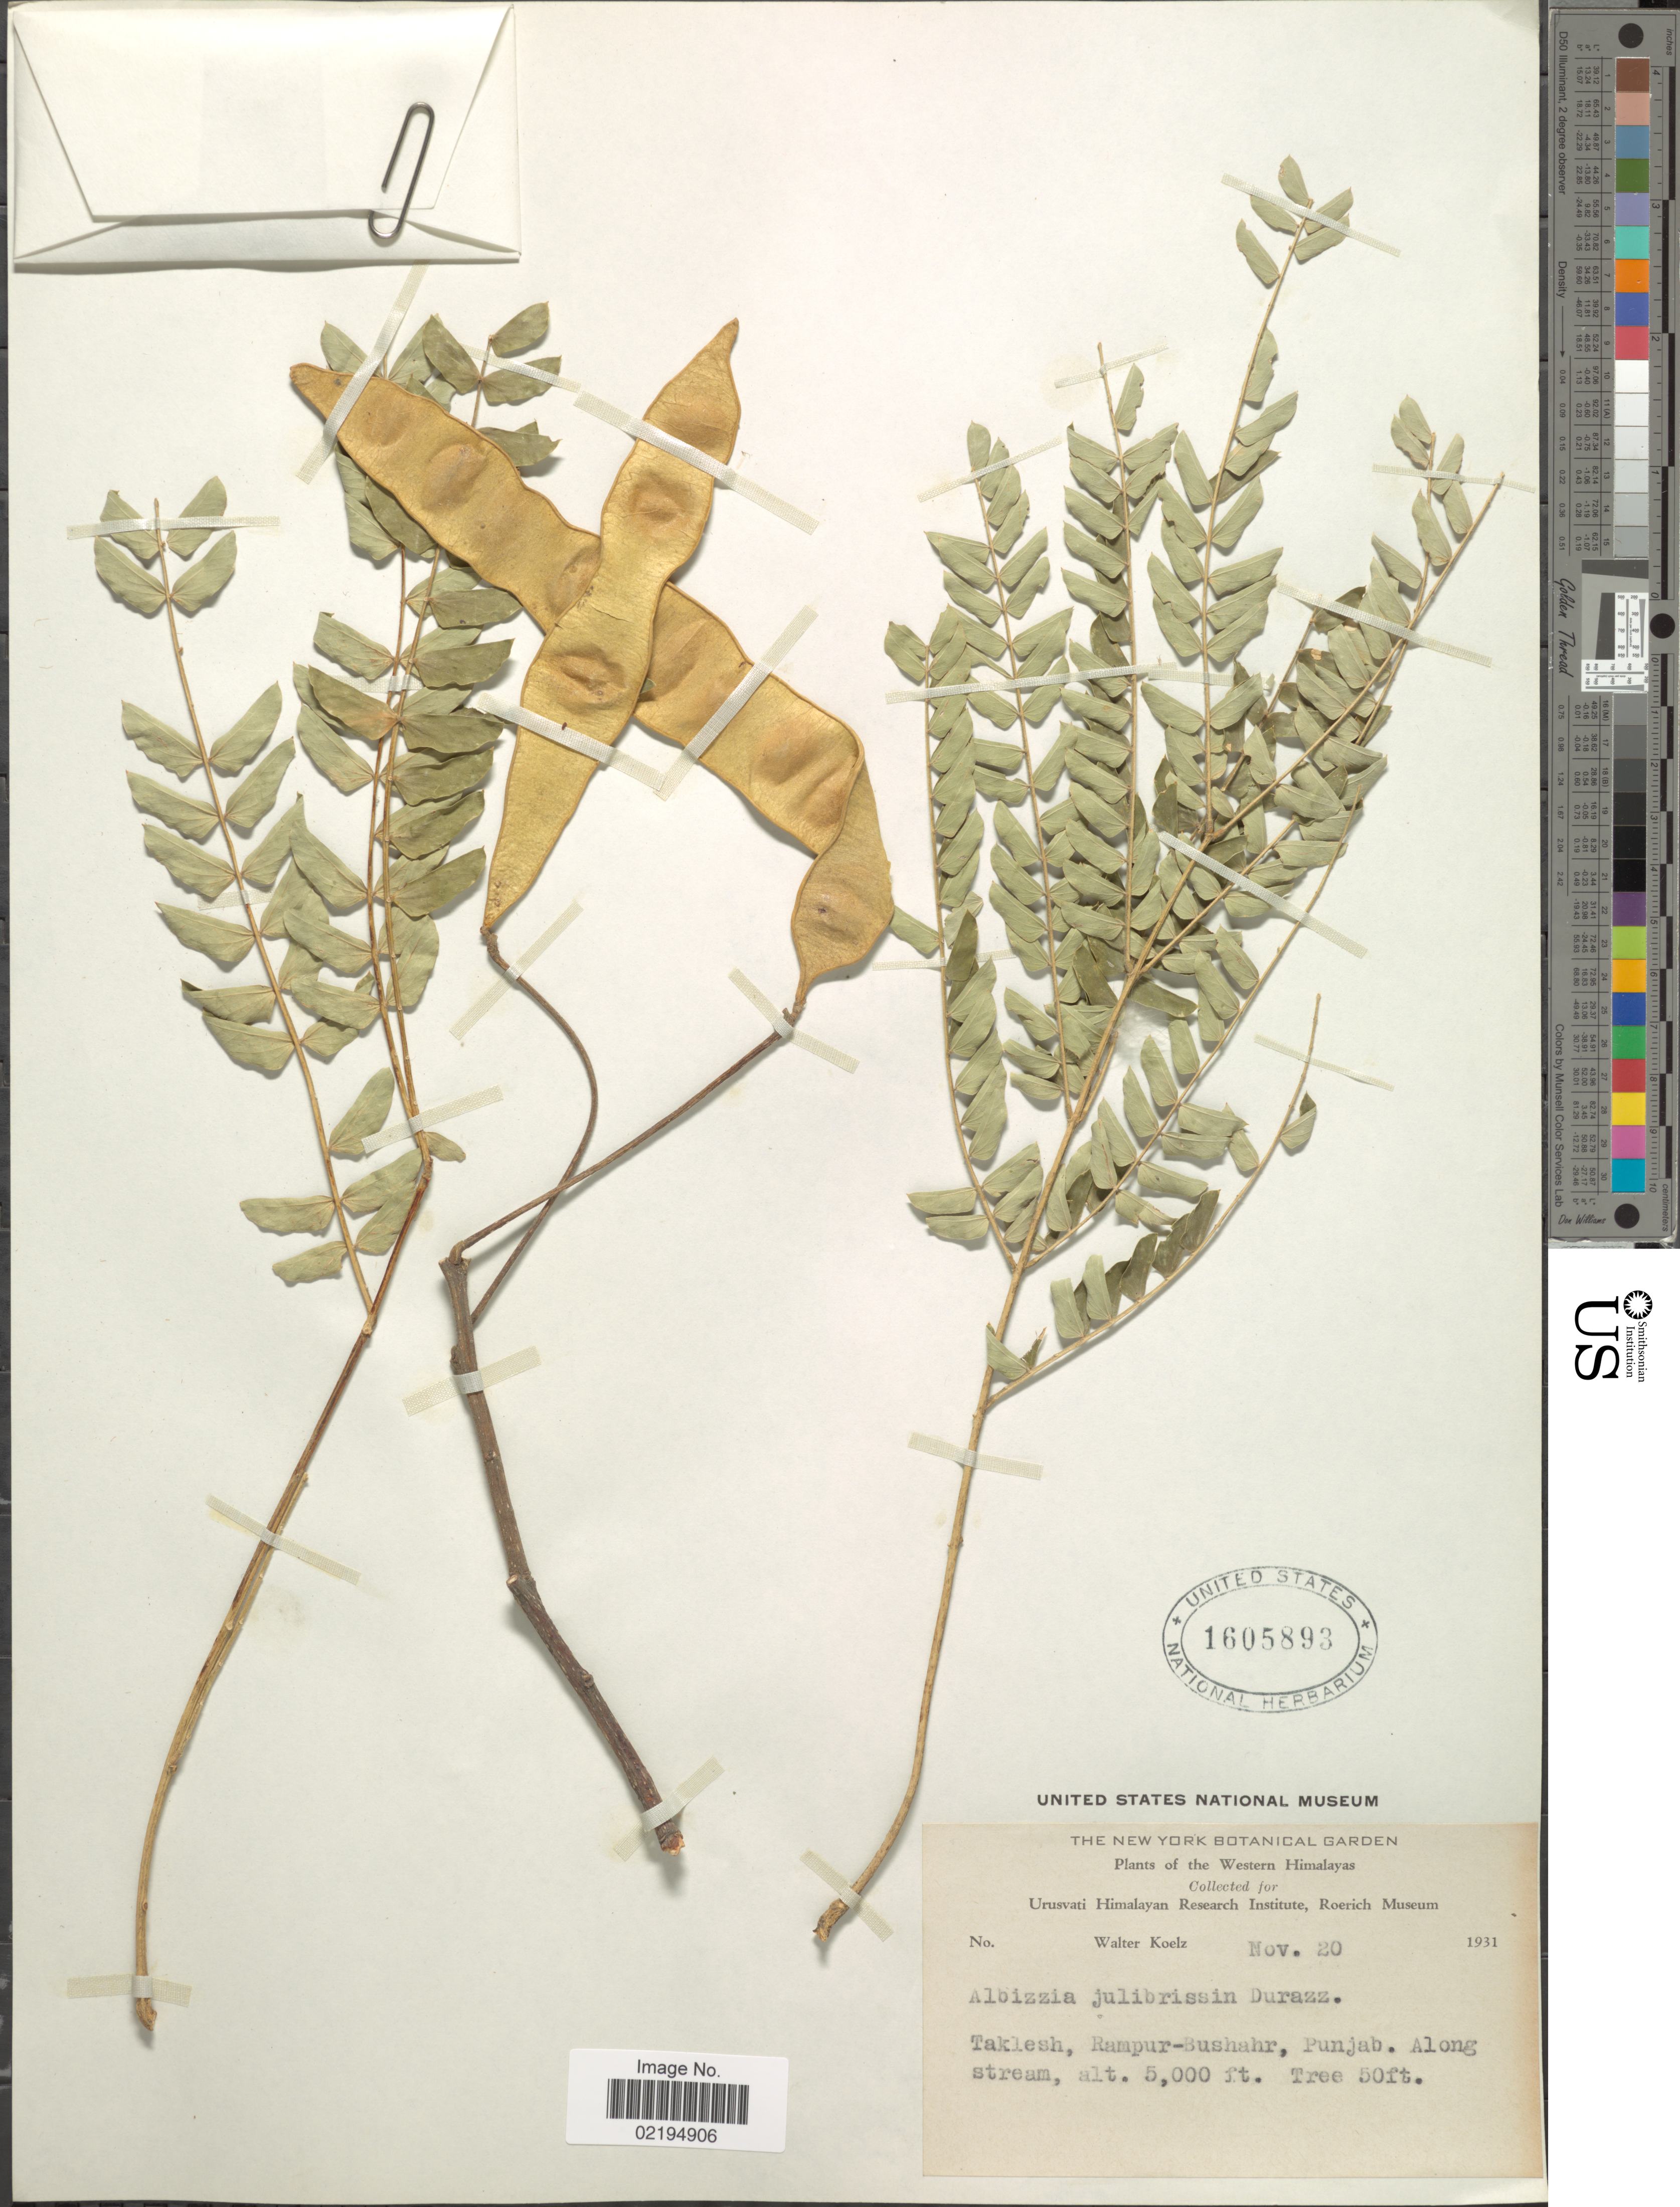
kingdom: Plantae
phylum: Tracheophyta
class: Magnoliopsida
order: Fabales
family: Fabaceae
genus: Albizia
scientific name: Albizia julibrissin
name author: Durazz.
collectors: W. N. Koelz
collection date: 1931-11-20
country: India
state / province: Punjab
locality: Western Himalayas, Taklesh, Rampur-Bushahr, Punjab, along stream.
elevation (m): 1524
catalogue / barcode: US 1605893